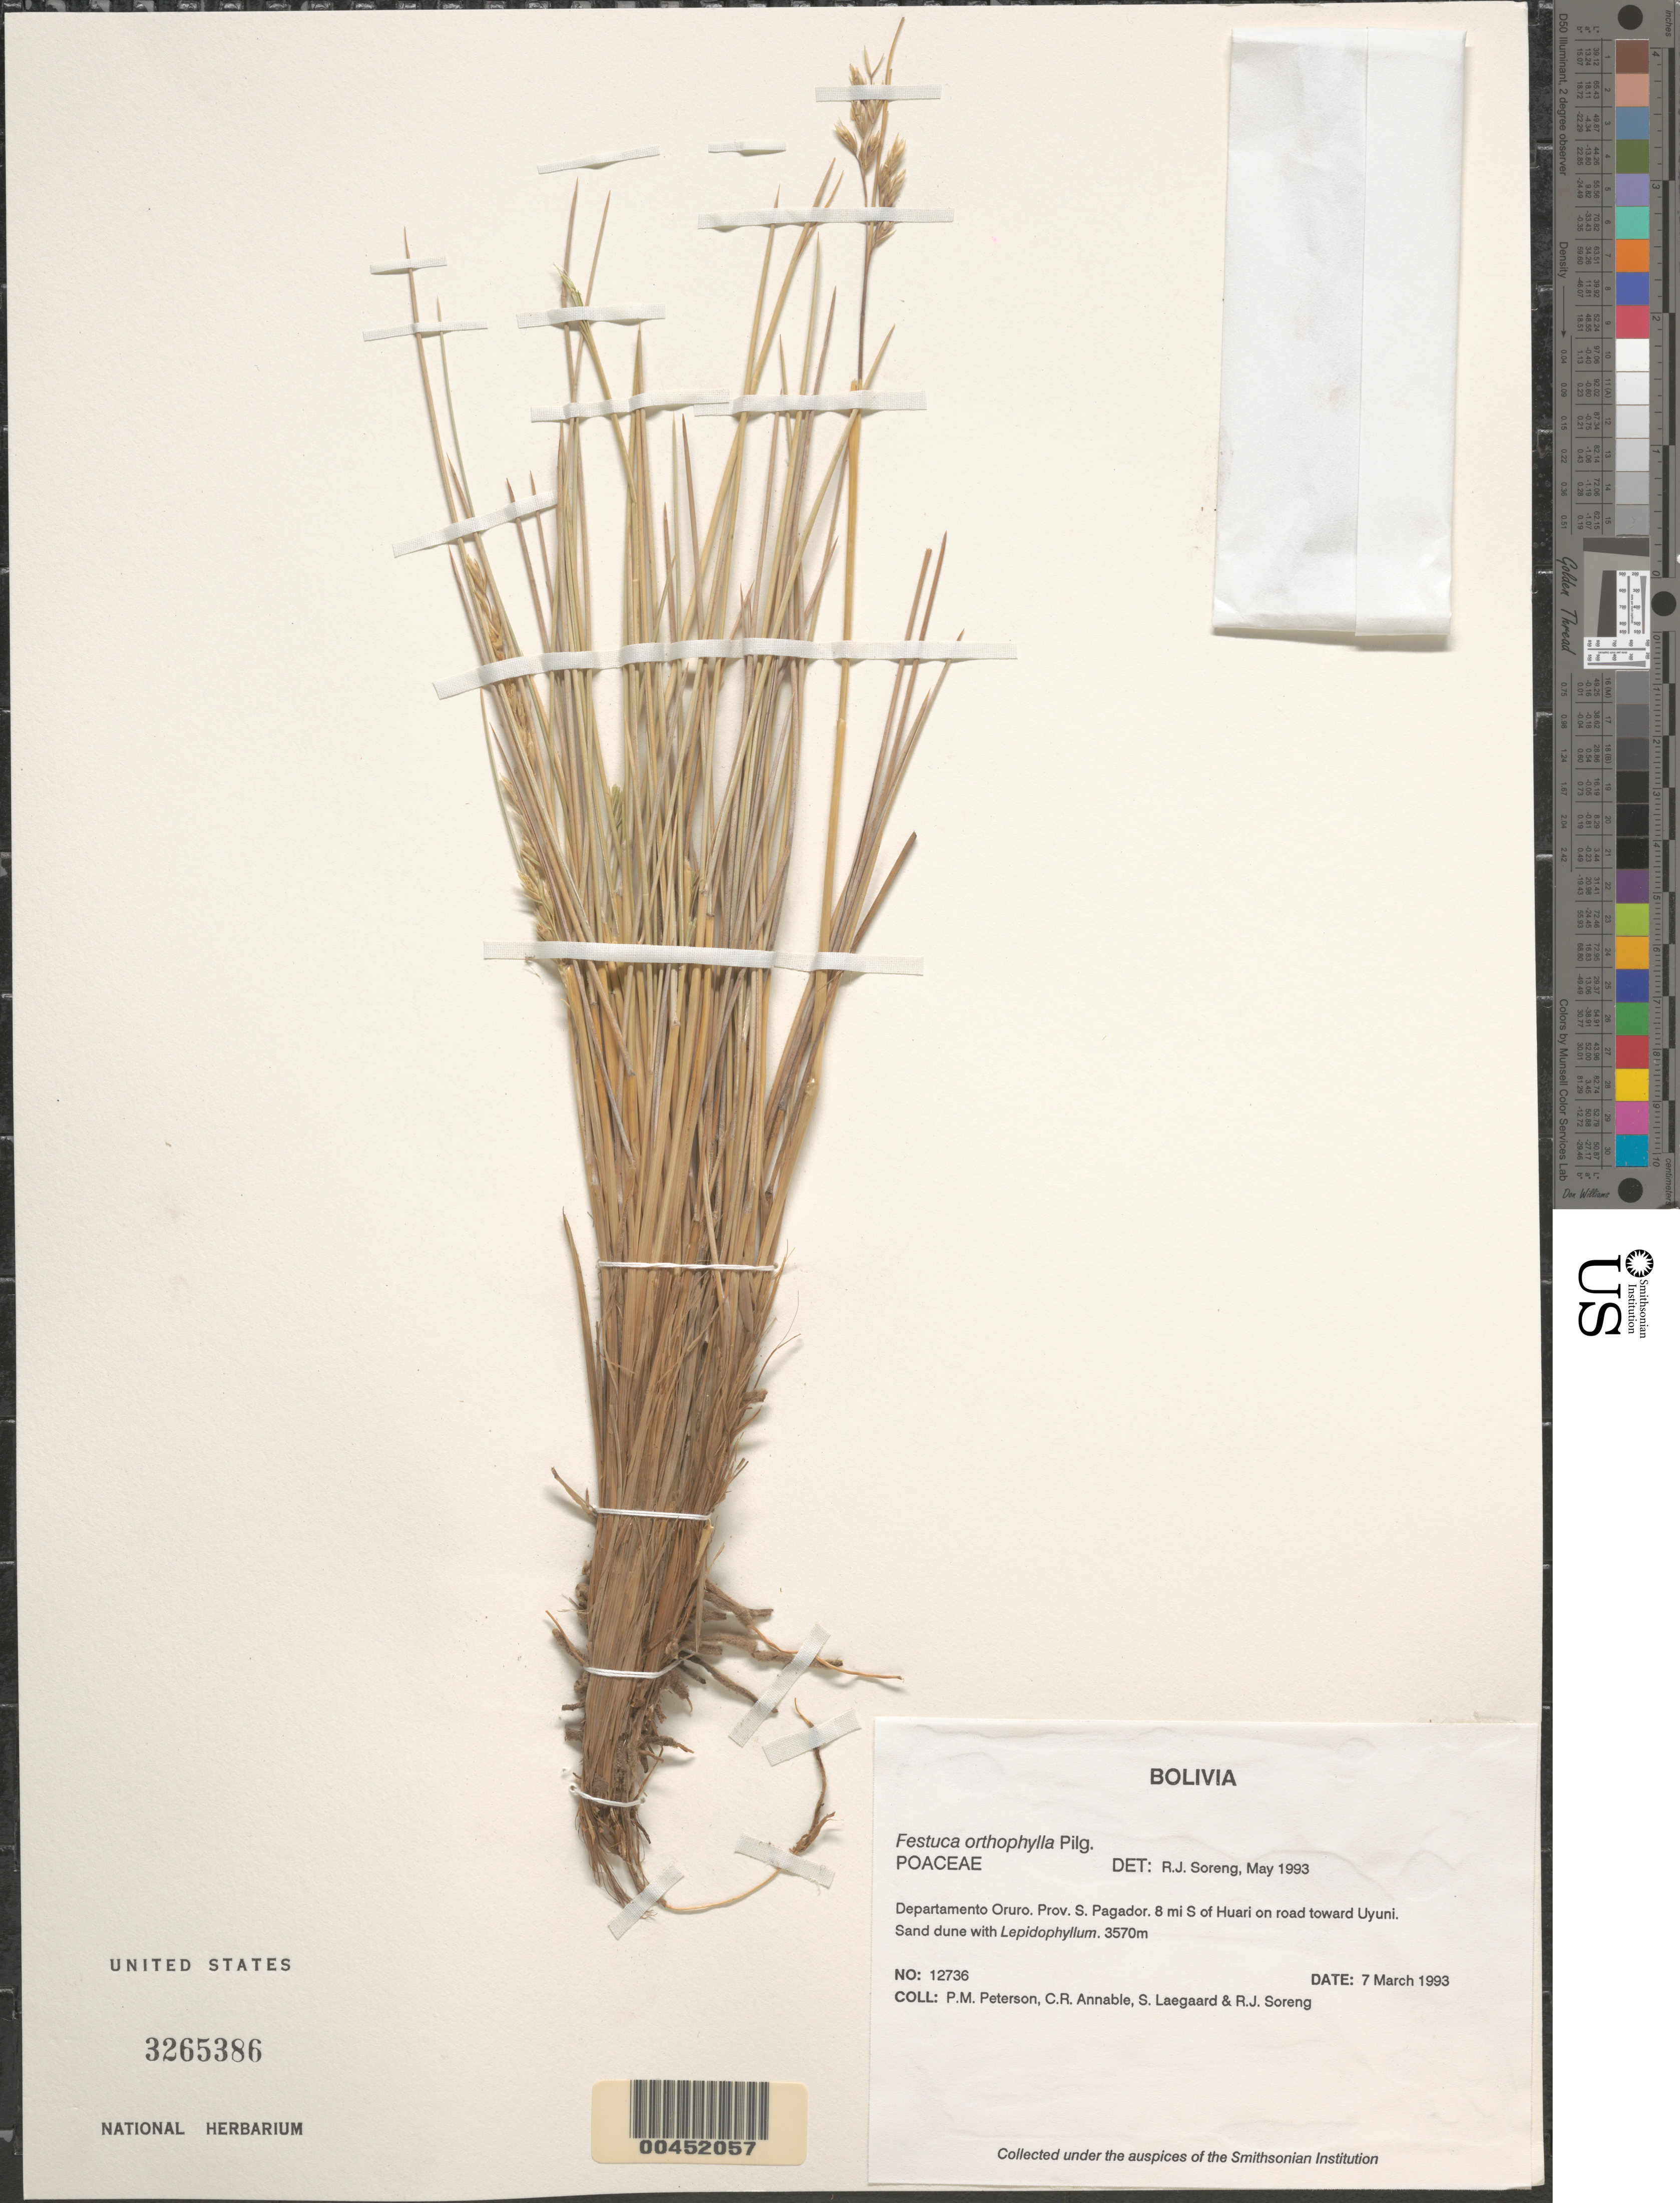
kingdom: Plantae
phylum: Tracheophyta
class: Liliopsida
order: Poales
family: Poaceae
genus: Festuca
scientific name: Festuca orthophylla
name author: Pilg.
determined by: Soreng, Robert J., Research Associate (BOT), Smithsonian Institution - National Museum of Natural History (UNITED STATES)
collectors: P. M. Peterson, C. R. Annable, S. Lægaard & R. J. Soreng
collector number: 12736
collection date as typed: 07 Mar 1993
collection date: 1993-03-07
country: Bolivia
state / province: Oruro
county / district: Sebastián Pagador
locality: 8 mi S of Huari on road toward Uyuni.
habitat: Sand dune with Lepidophyllum.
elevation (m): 3570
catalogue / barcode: US 3265386